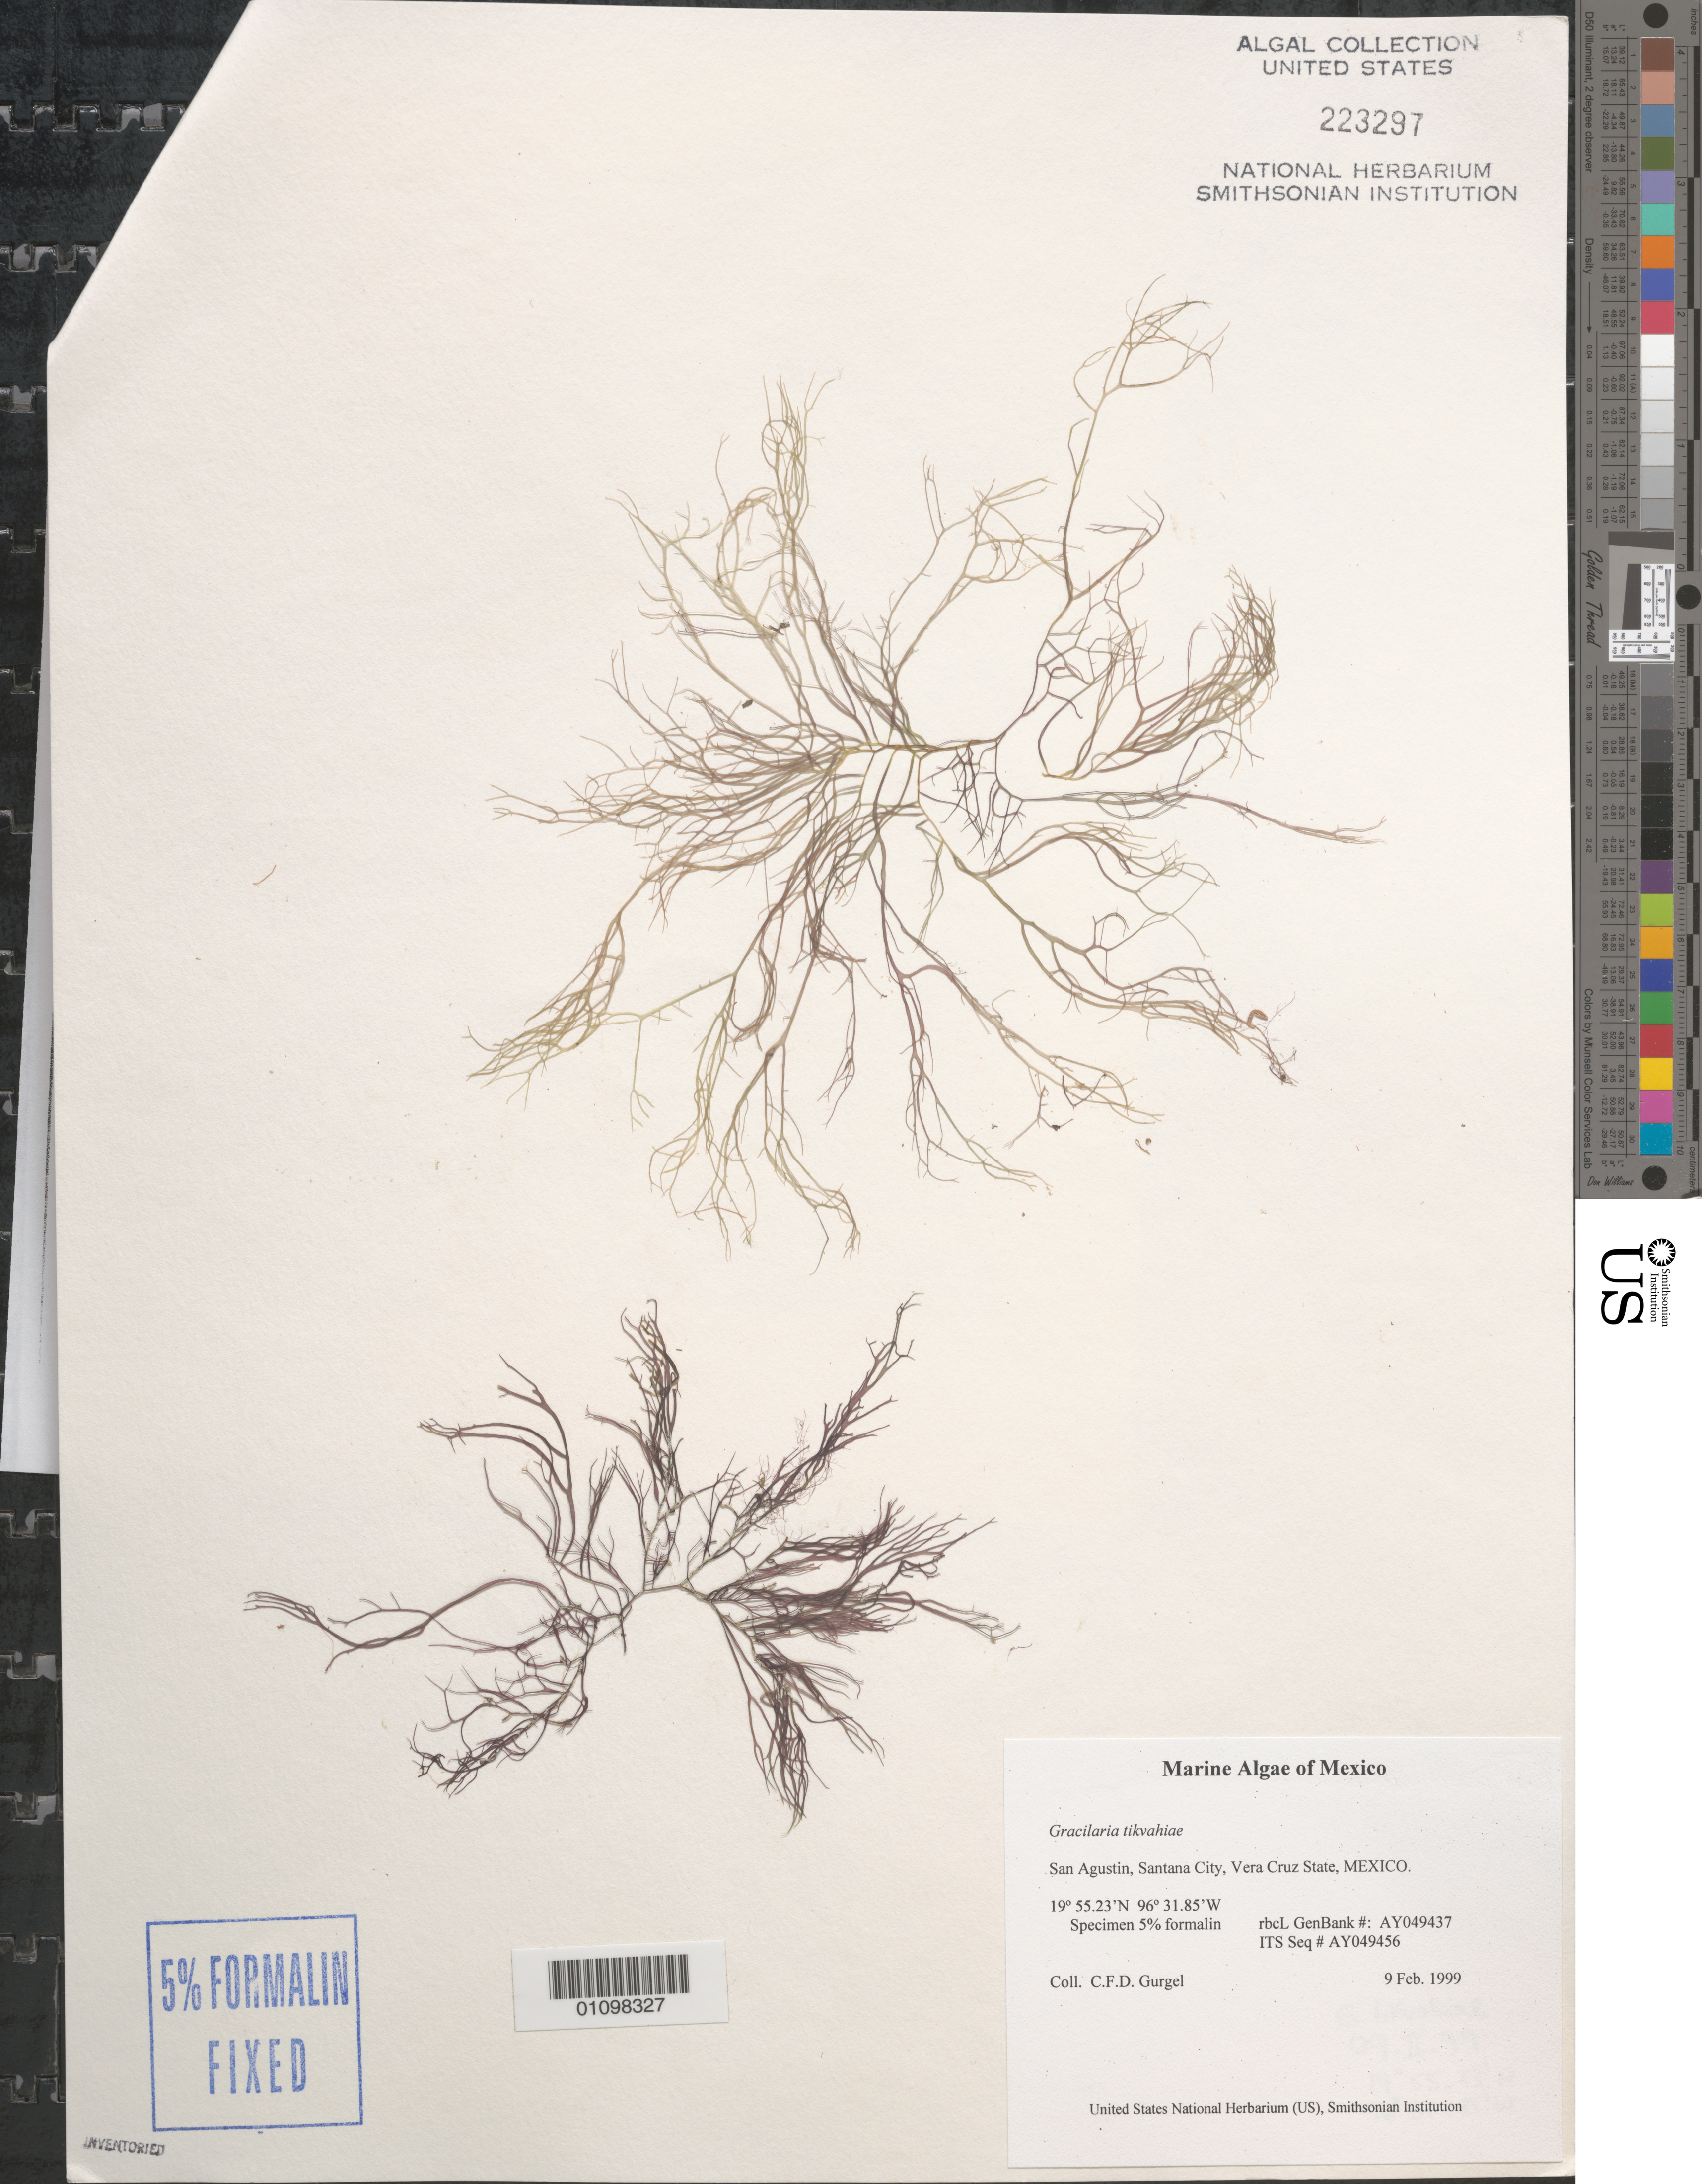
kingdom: Plantae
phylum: Rhodophyta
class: Florideophyceae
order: Gracilariales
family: Gracilariaceae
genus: Gracilaria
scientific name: Gracilaria tikvahiae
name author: McLachlan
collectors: C. Gurgel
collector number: rbcL GenBank AY049437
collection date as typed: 09 Feb 1999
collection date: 1999-02-09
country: Mexico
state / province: Veracruz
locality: San Agustin, Santana City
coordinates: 19 55.23'N, 96 31.85'W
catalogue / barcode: US 223297